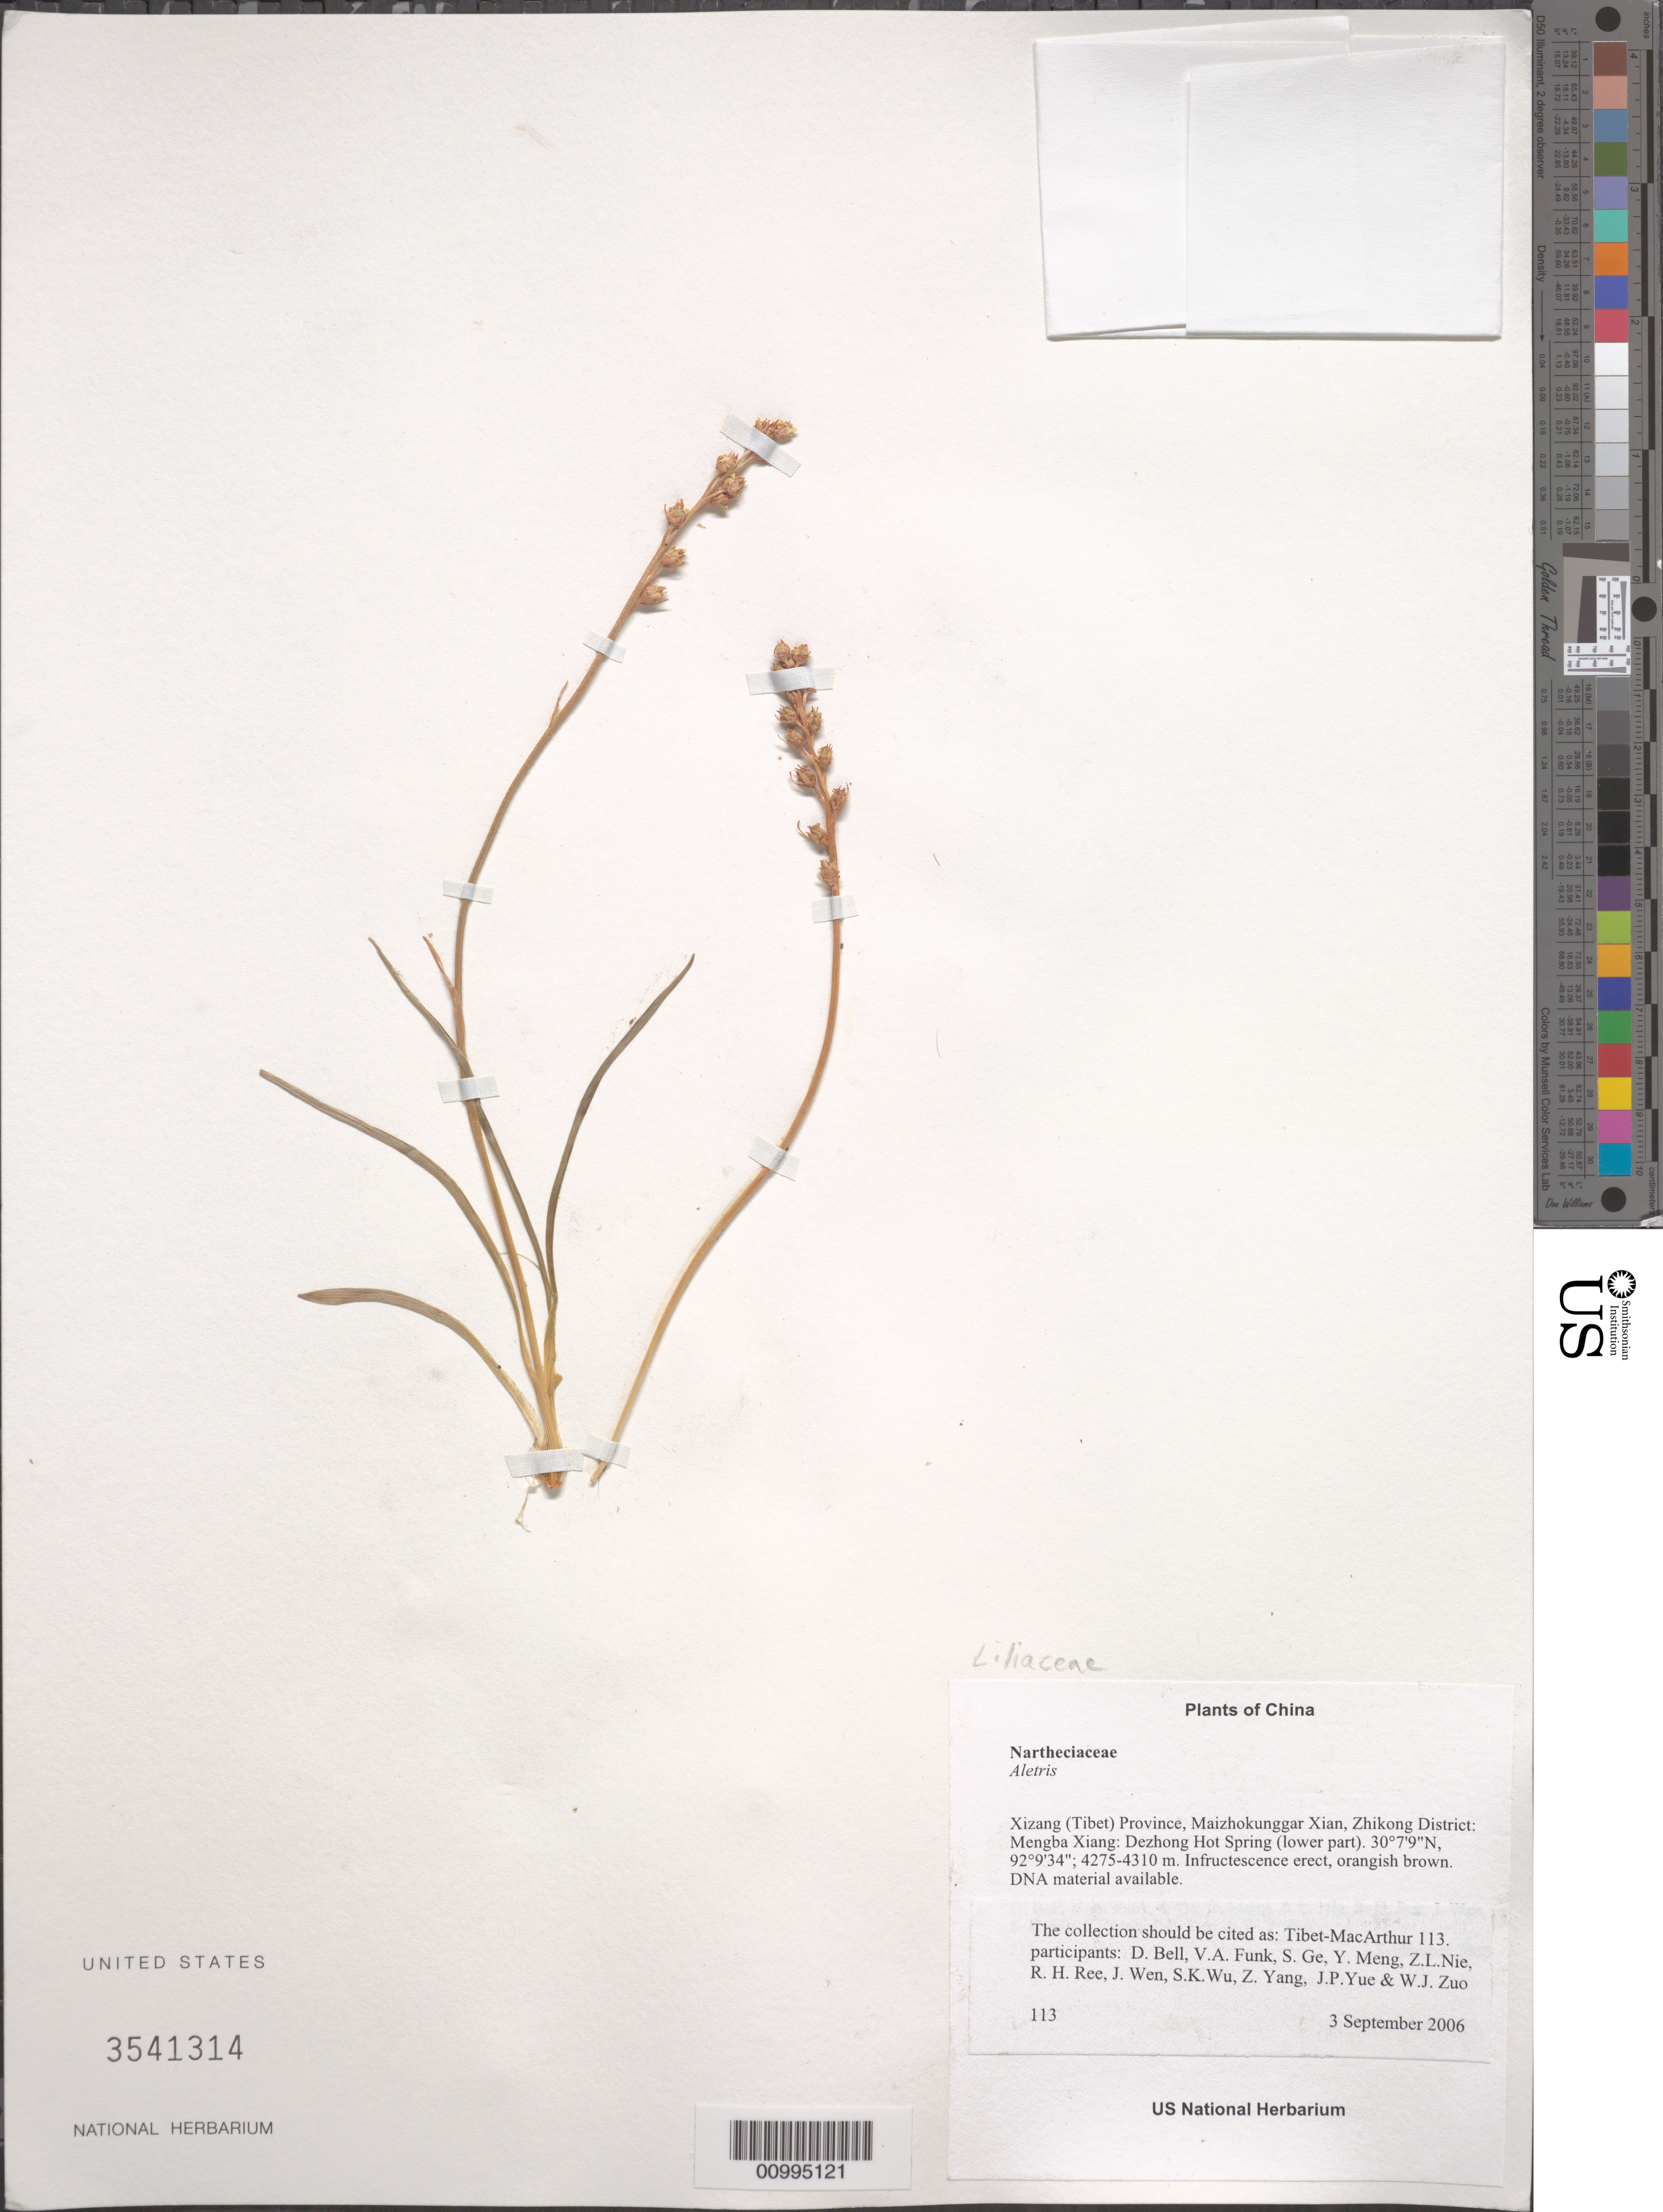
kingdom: Plantae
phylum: Tracheophyta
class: Liliopsida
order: Dioscoreales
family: Nartheciaceae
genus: Aletris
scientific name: Aletris sp.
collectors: Tibet-MacArthur, D. A. Bell, V. Funk, S. Ge, Y. Meng, Z. Nie, R. Ree, J. Wen, S. K. Wu, Z. Yang, J. Yue & W. Zuo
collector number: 113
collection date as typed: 03 Sep 2006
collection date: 2006-09-03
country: China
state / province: Xizang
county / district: Maizhokunggar Xian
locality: Zhikong District: Mengba Xiang:Dezhong Hot Spring (lower part).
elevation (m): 4275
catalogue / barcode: US 3541314